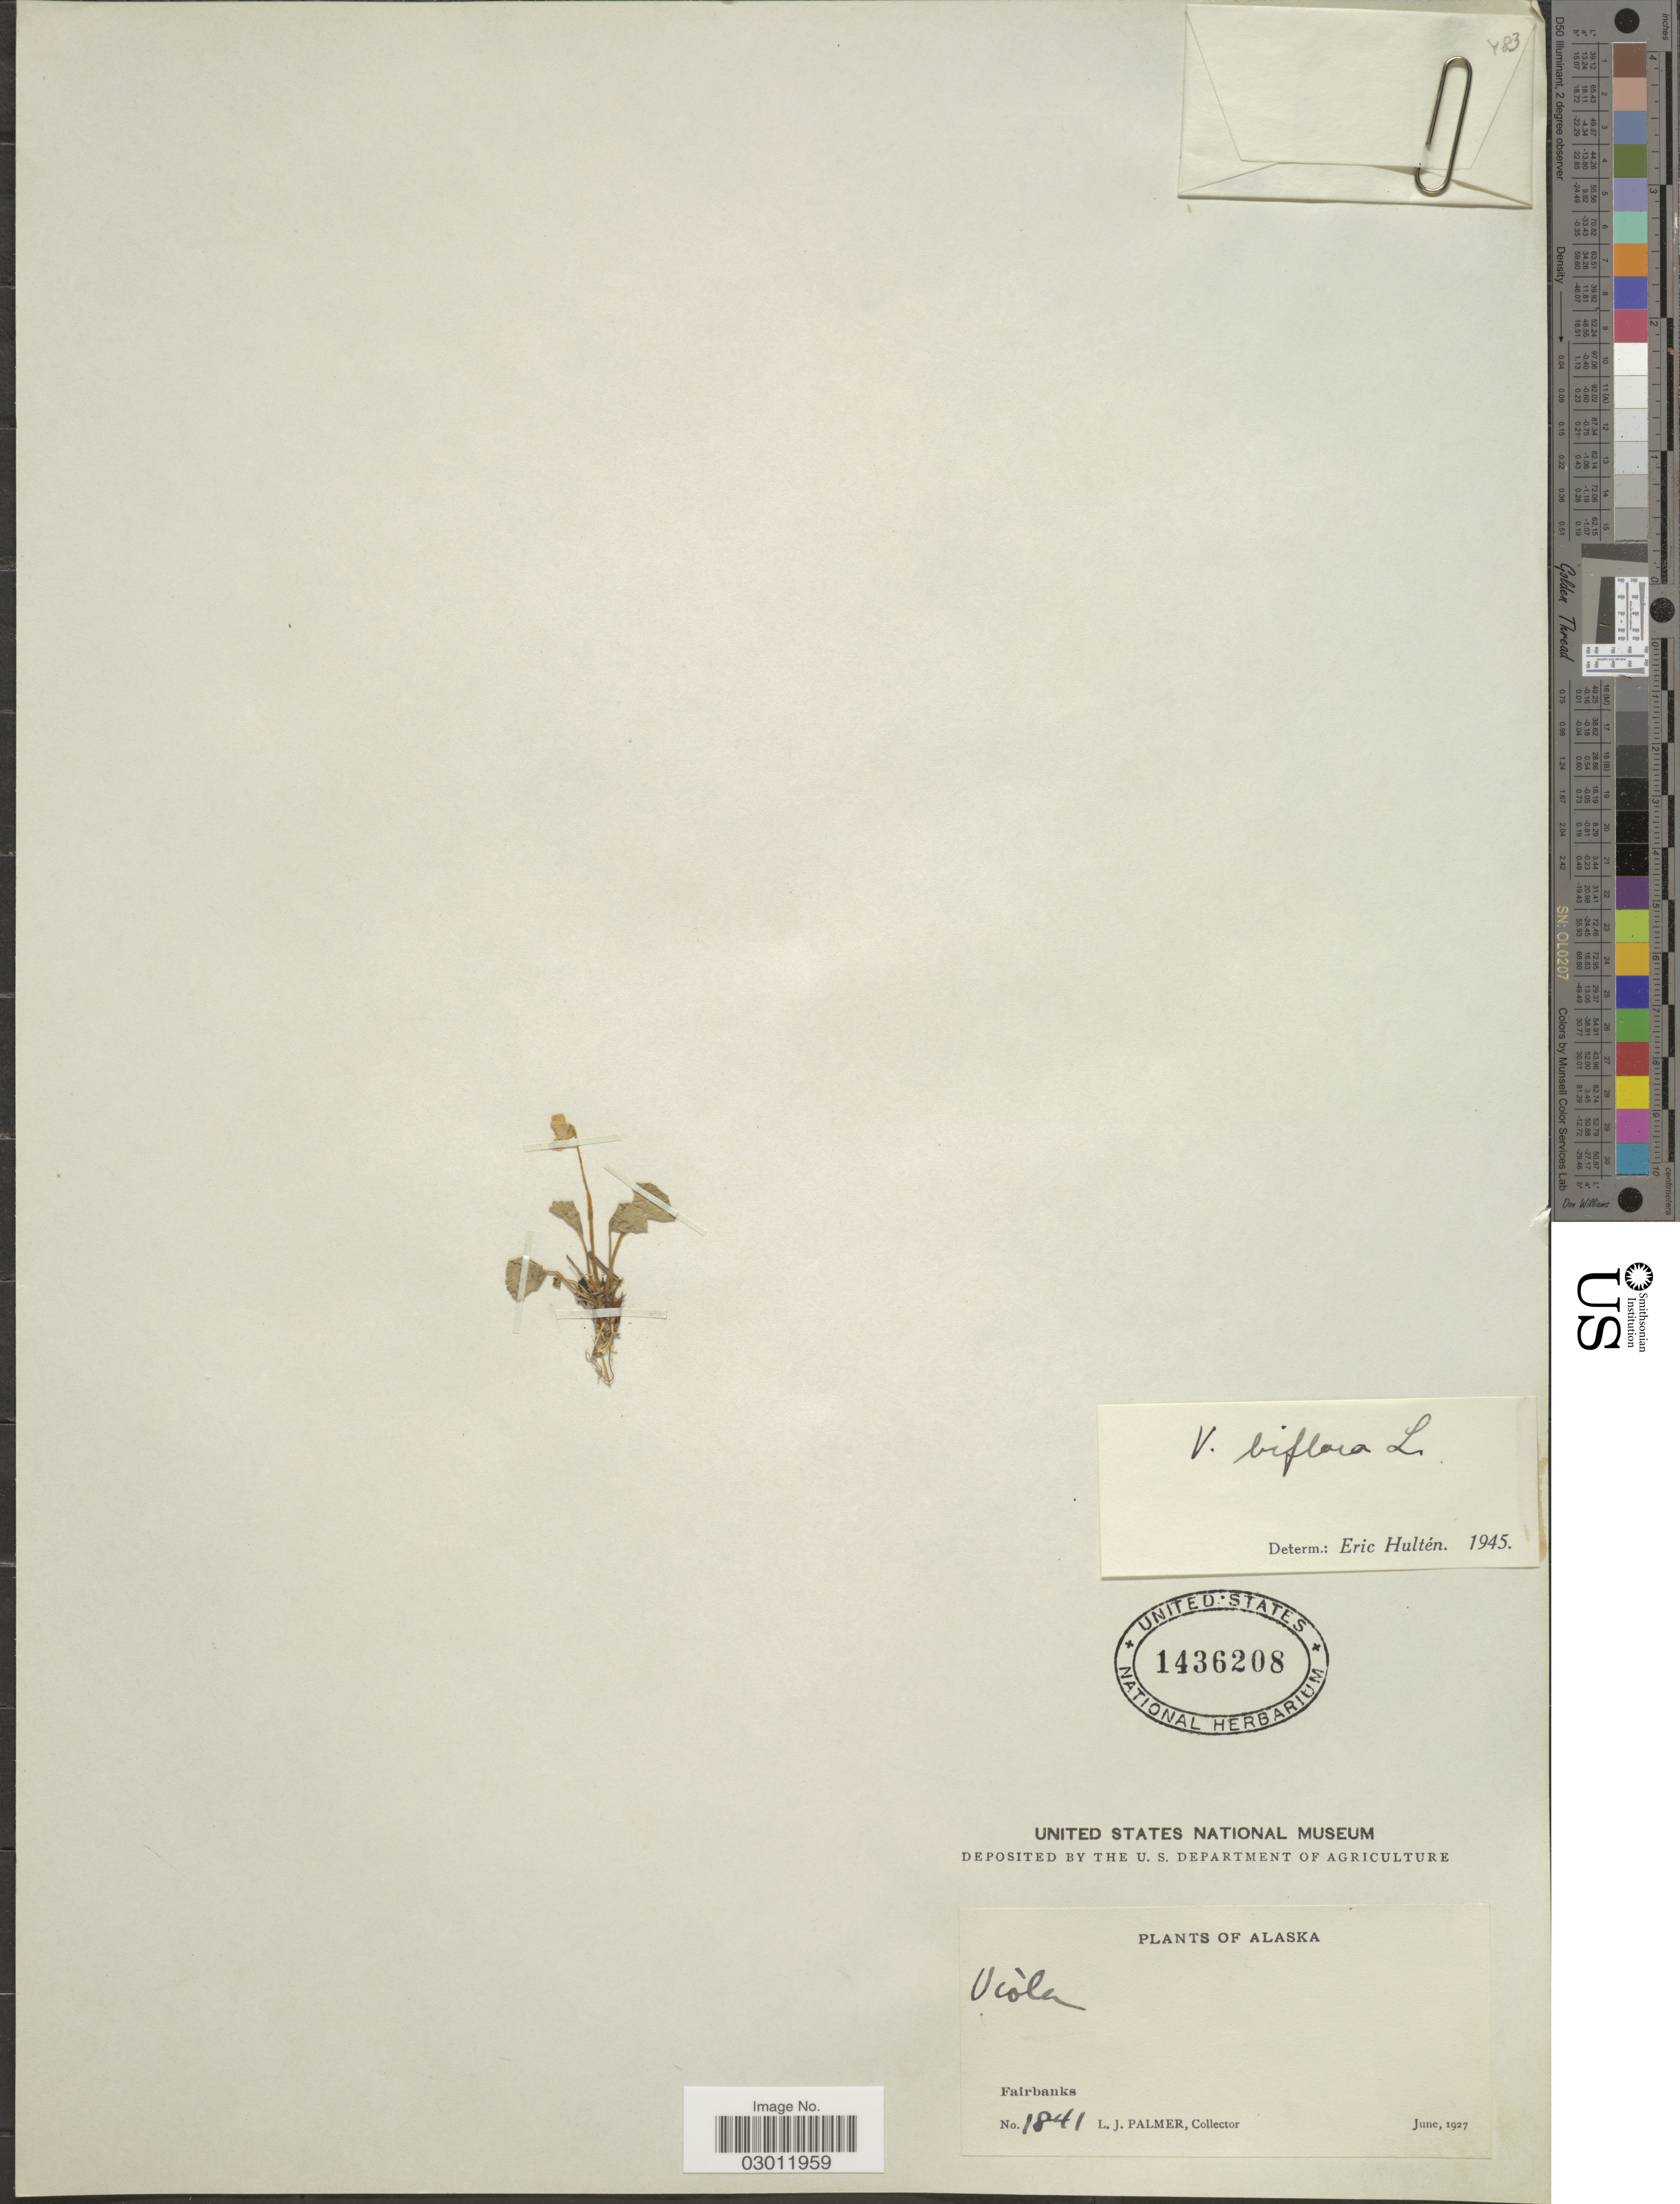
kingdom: Plantae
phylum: Tracheophyta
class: Magnoliopsida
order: Malpighiales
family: Violaceae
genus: Viola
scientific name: Viola biflora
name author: L.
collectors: L. J. Palmer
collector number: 1841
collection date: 1927-06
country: United States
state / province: Alaska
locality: Fairbanks.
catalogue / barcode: US 1436208